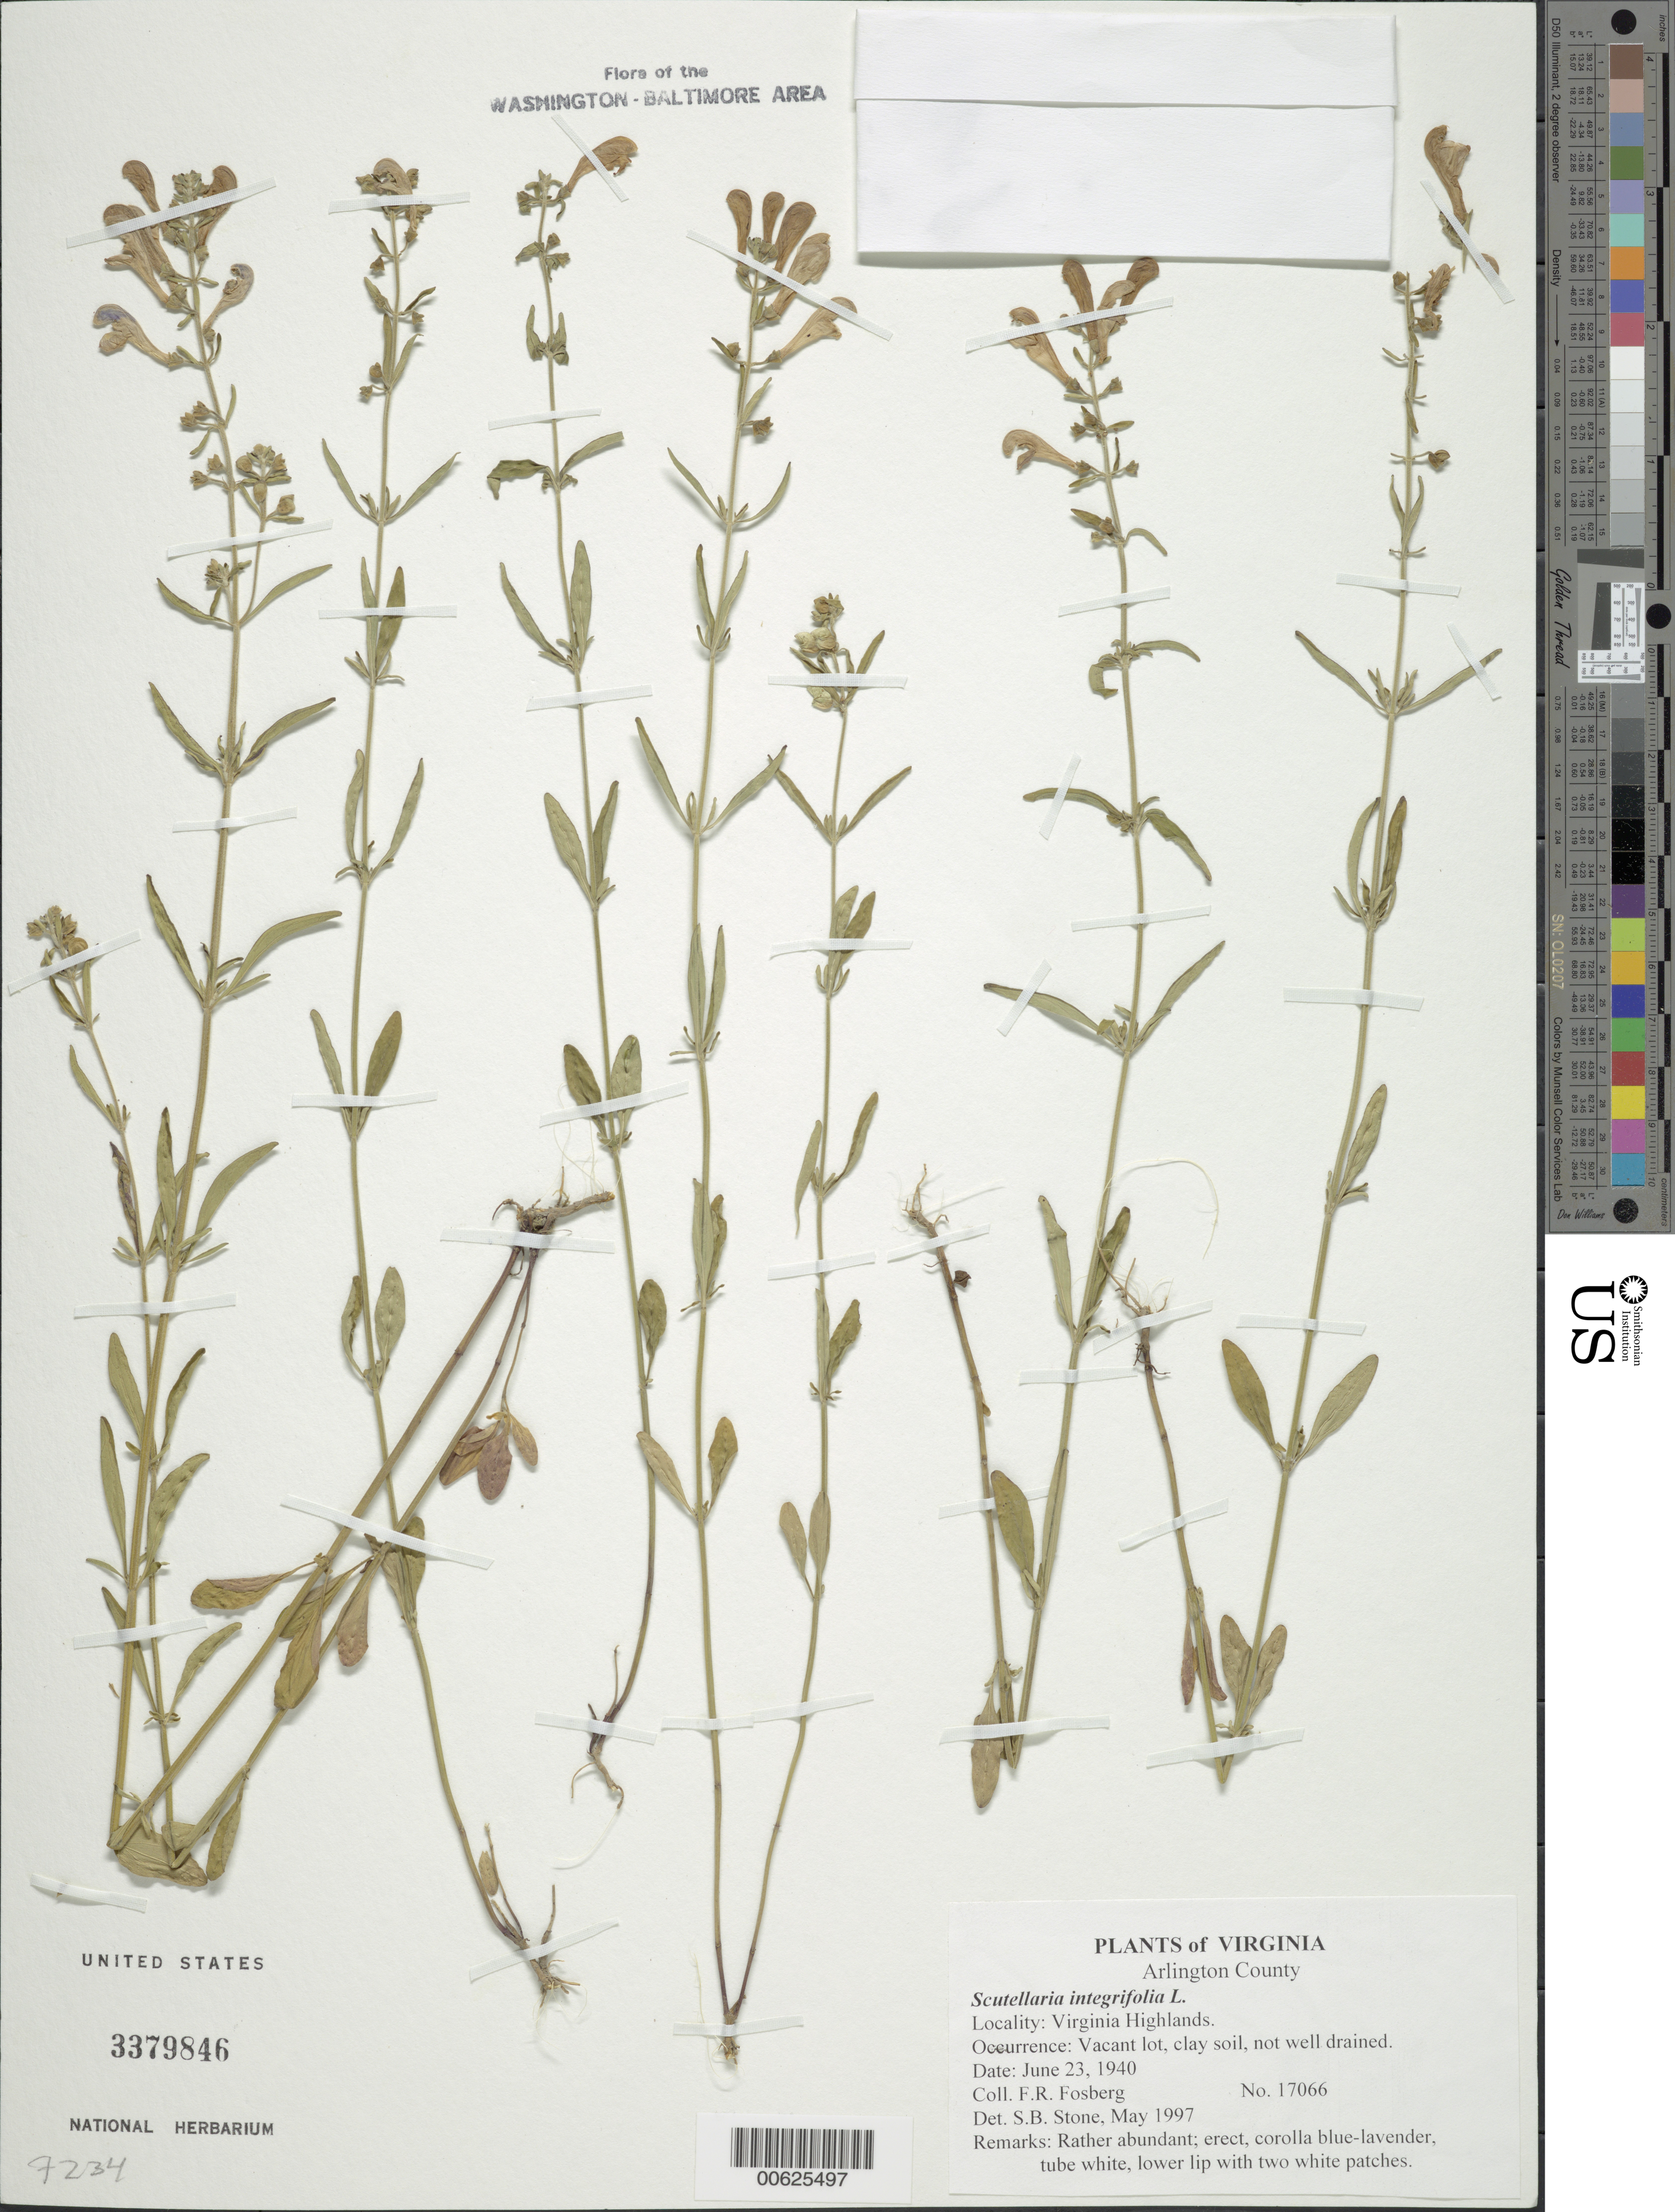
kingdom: Plantae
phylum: Tracheophyta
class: Magnoliopsida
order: Caryophyllales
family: Phytolaccaceae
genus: Phytolacca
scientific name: Phytolacca americana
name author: L.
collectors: F. R. Fosberg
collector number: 18499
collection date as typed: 26 Jul 1941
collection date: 1941-07-26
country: United States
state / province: Maryland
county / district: Calvert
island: Solomon's Island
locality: Solomon's Island, mouth of Patuxent River.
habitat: In sand at top of beach.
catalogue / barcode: US 3383324-2